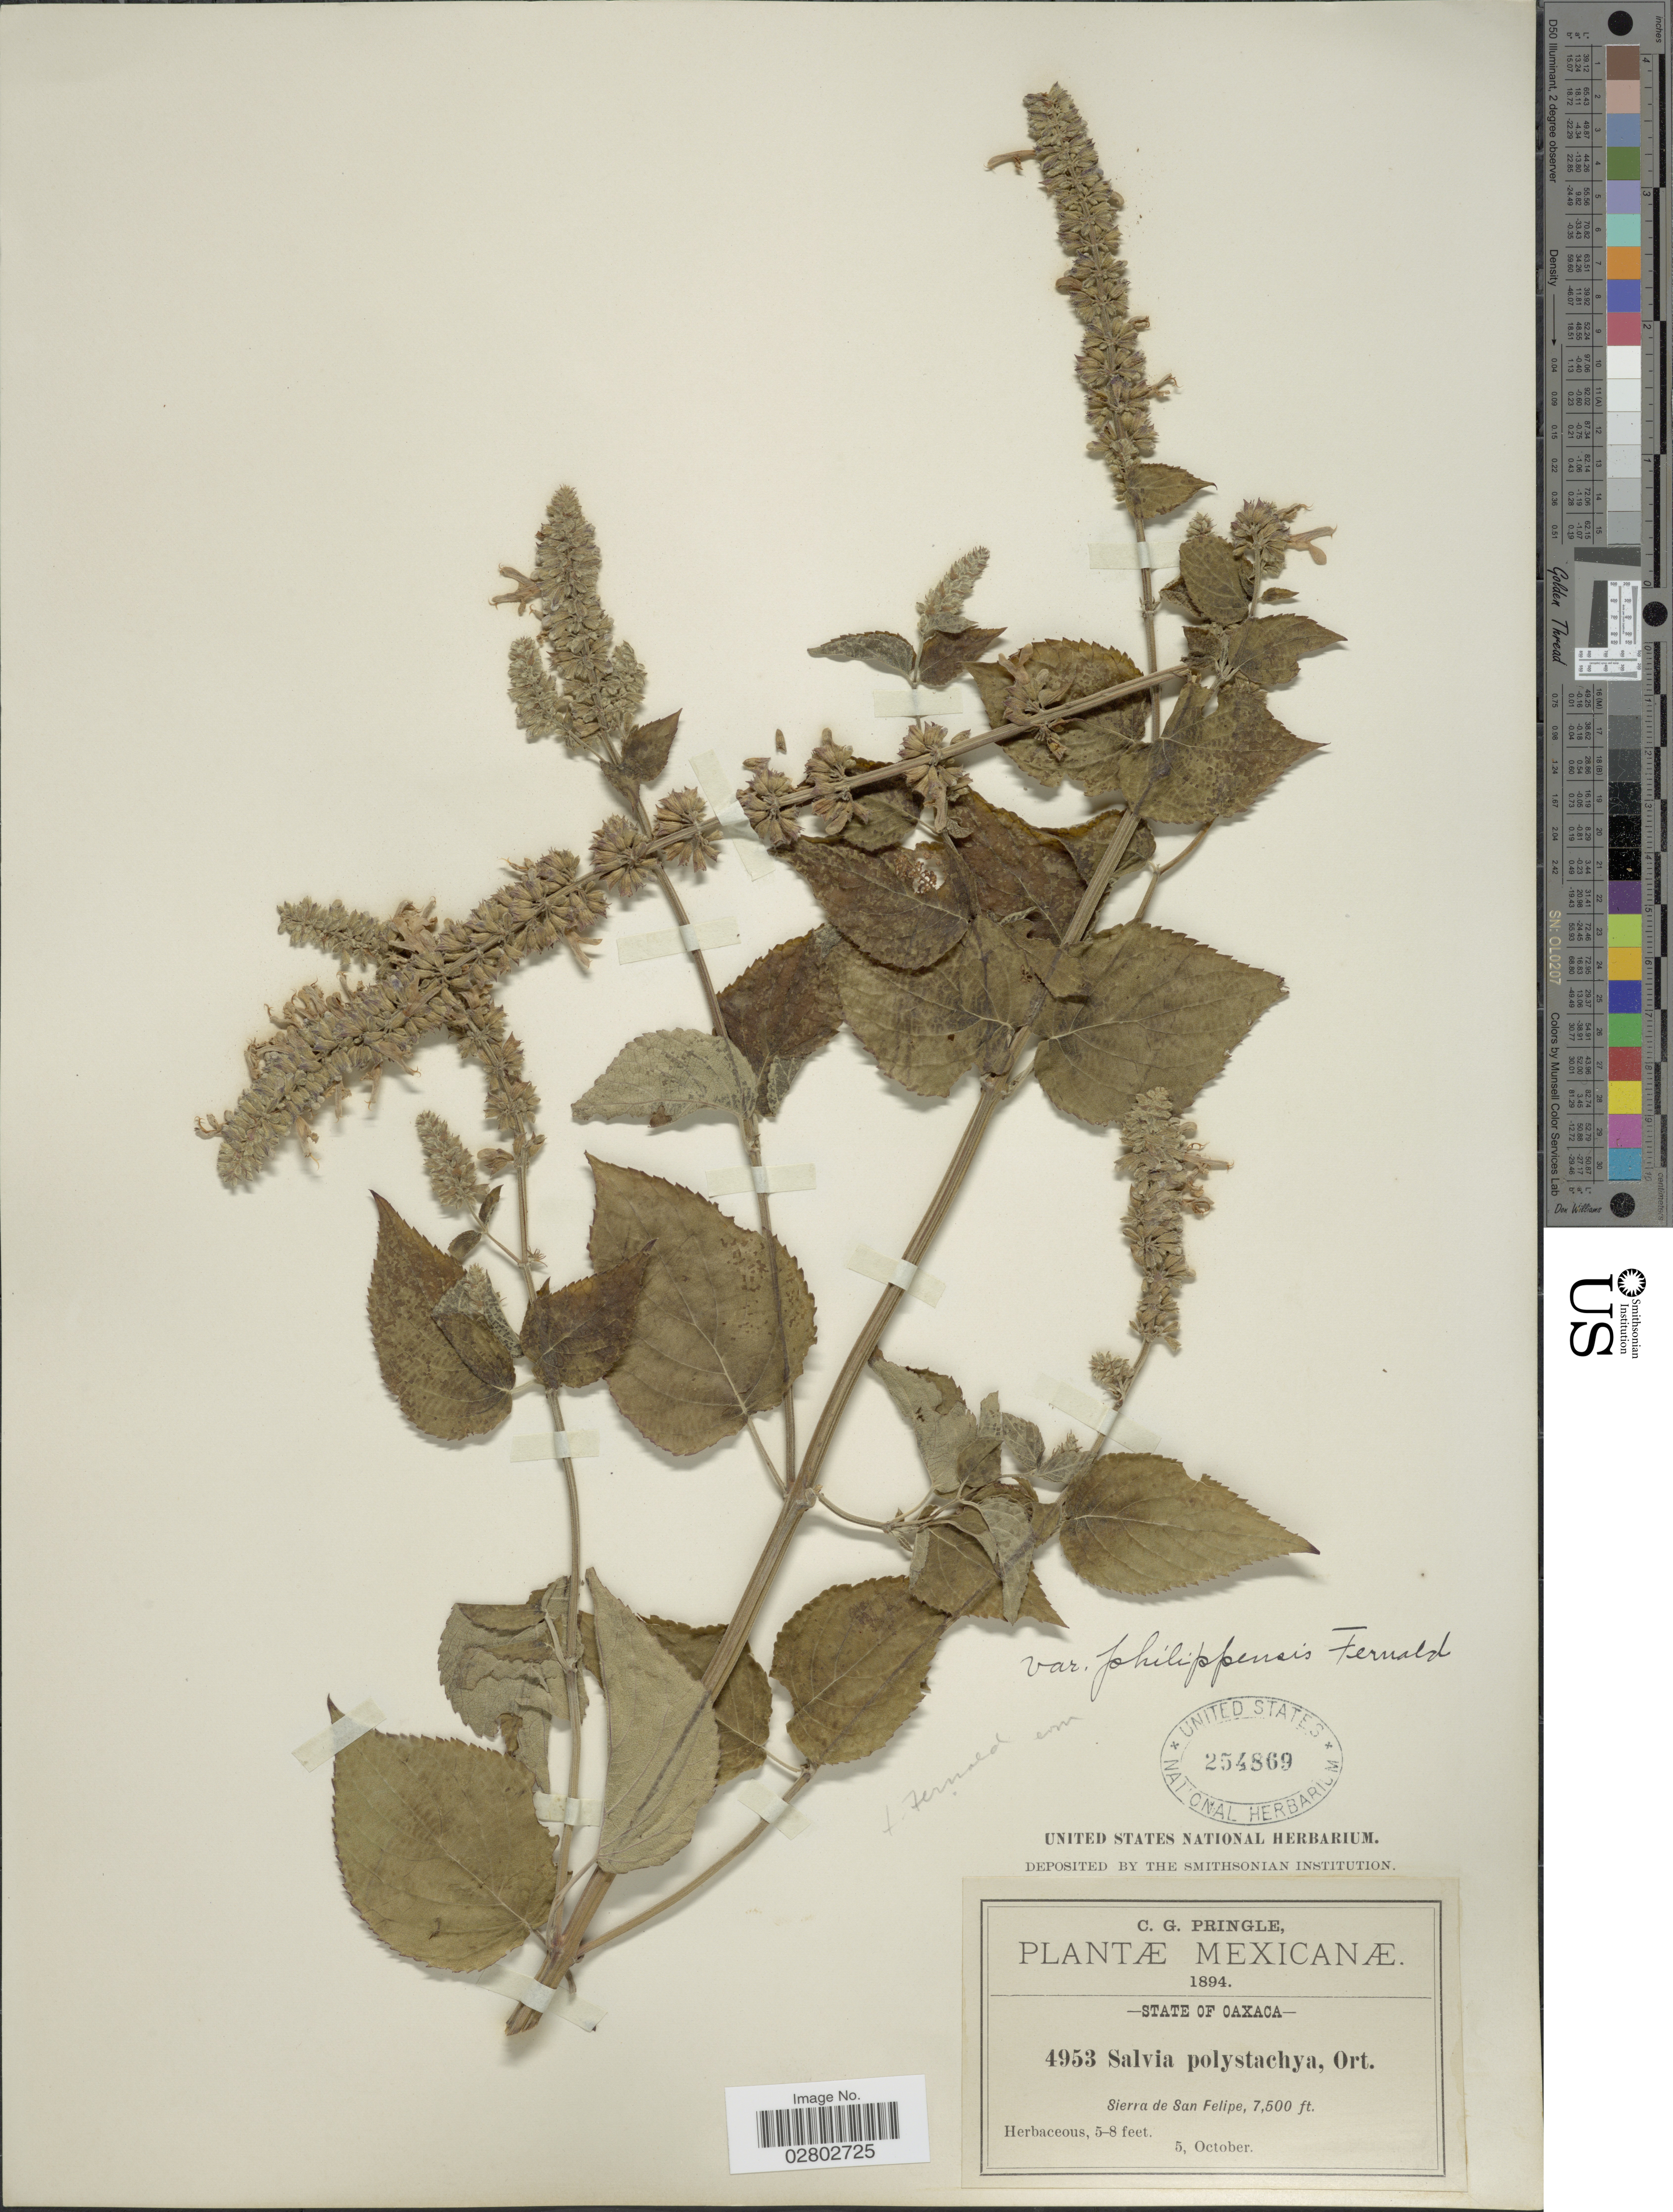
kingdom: Plantae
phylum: Tracheophyta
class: Magnoliopsida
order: Lamiales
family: Lamiaceae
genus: Salvia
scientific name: Salvia polystachya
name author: Cav.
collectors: C. G. Pringle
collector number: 4953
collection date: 1894-10-05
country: Mexico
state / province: Oaxaca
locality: State of Oaxaca, Sierra de San Felipe.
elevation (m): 2286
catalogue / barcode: US 254869